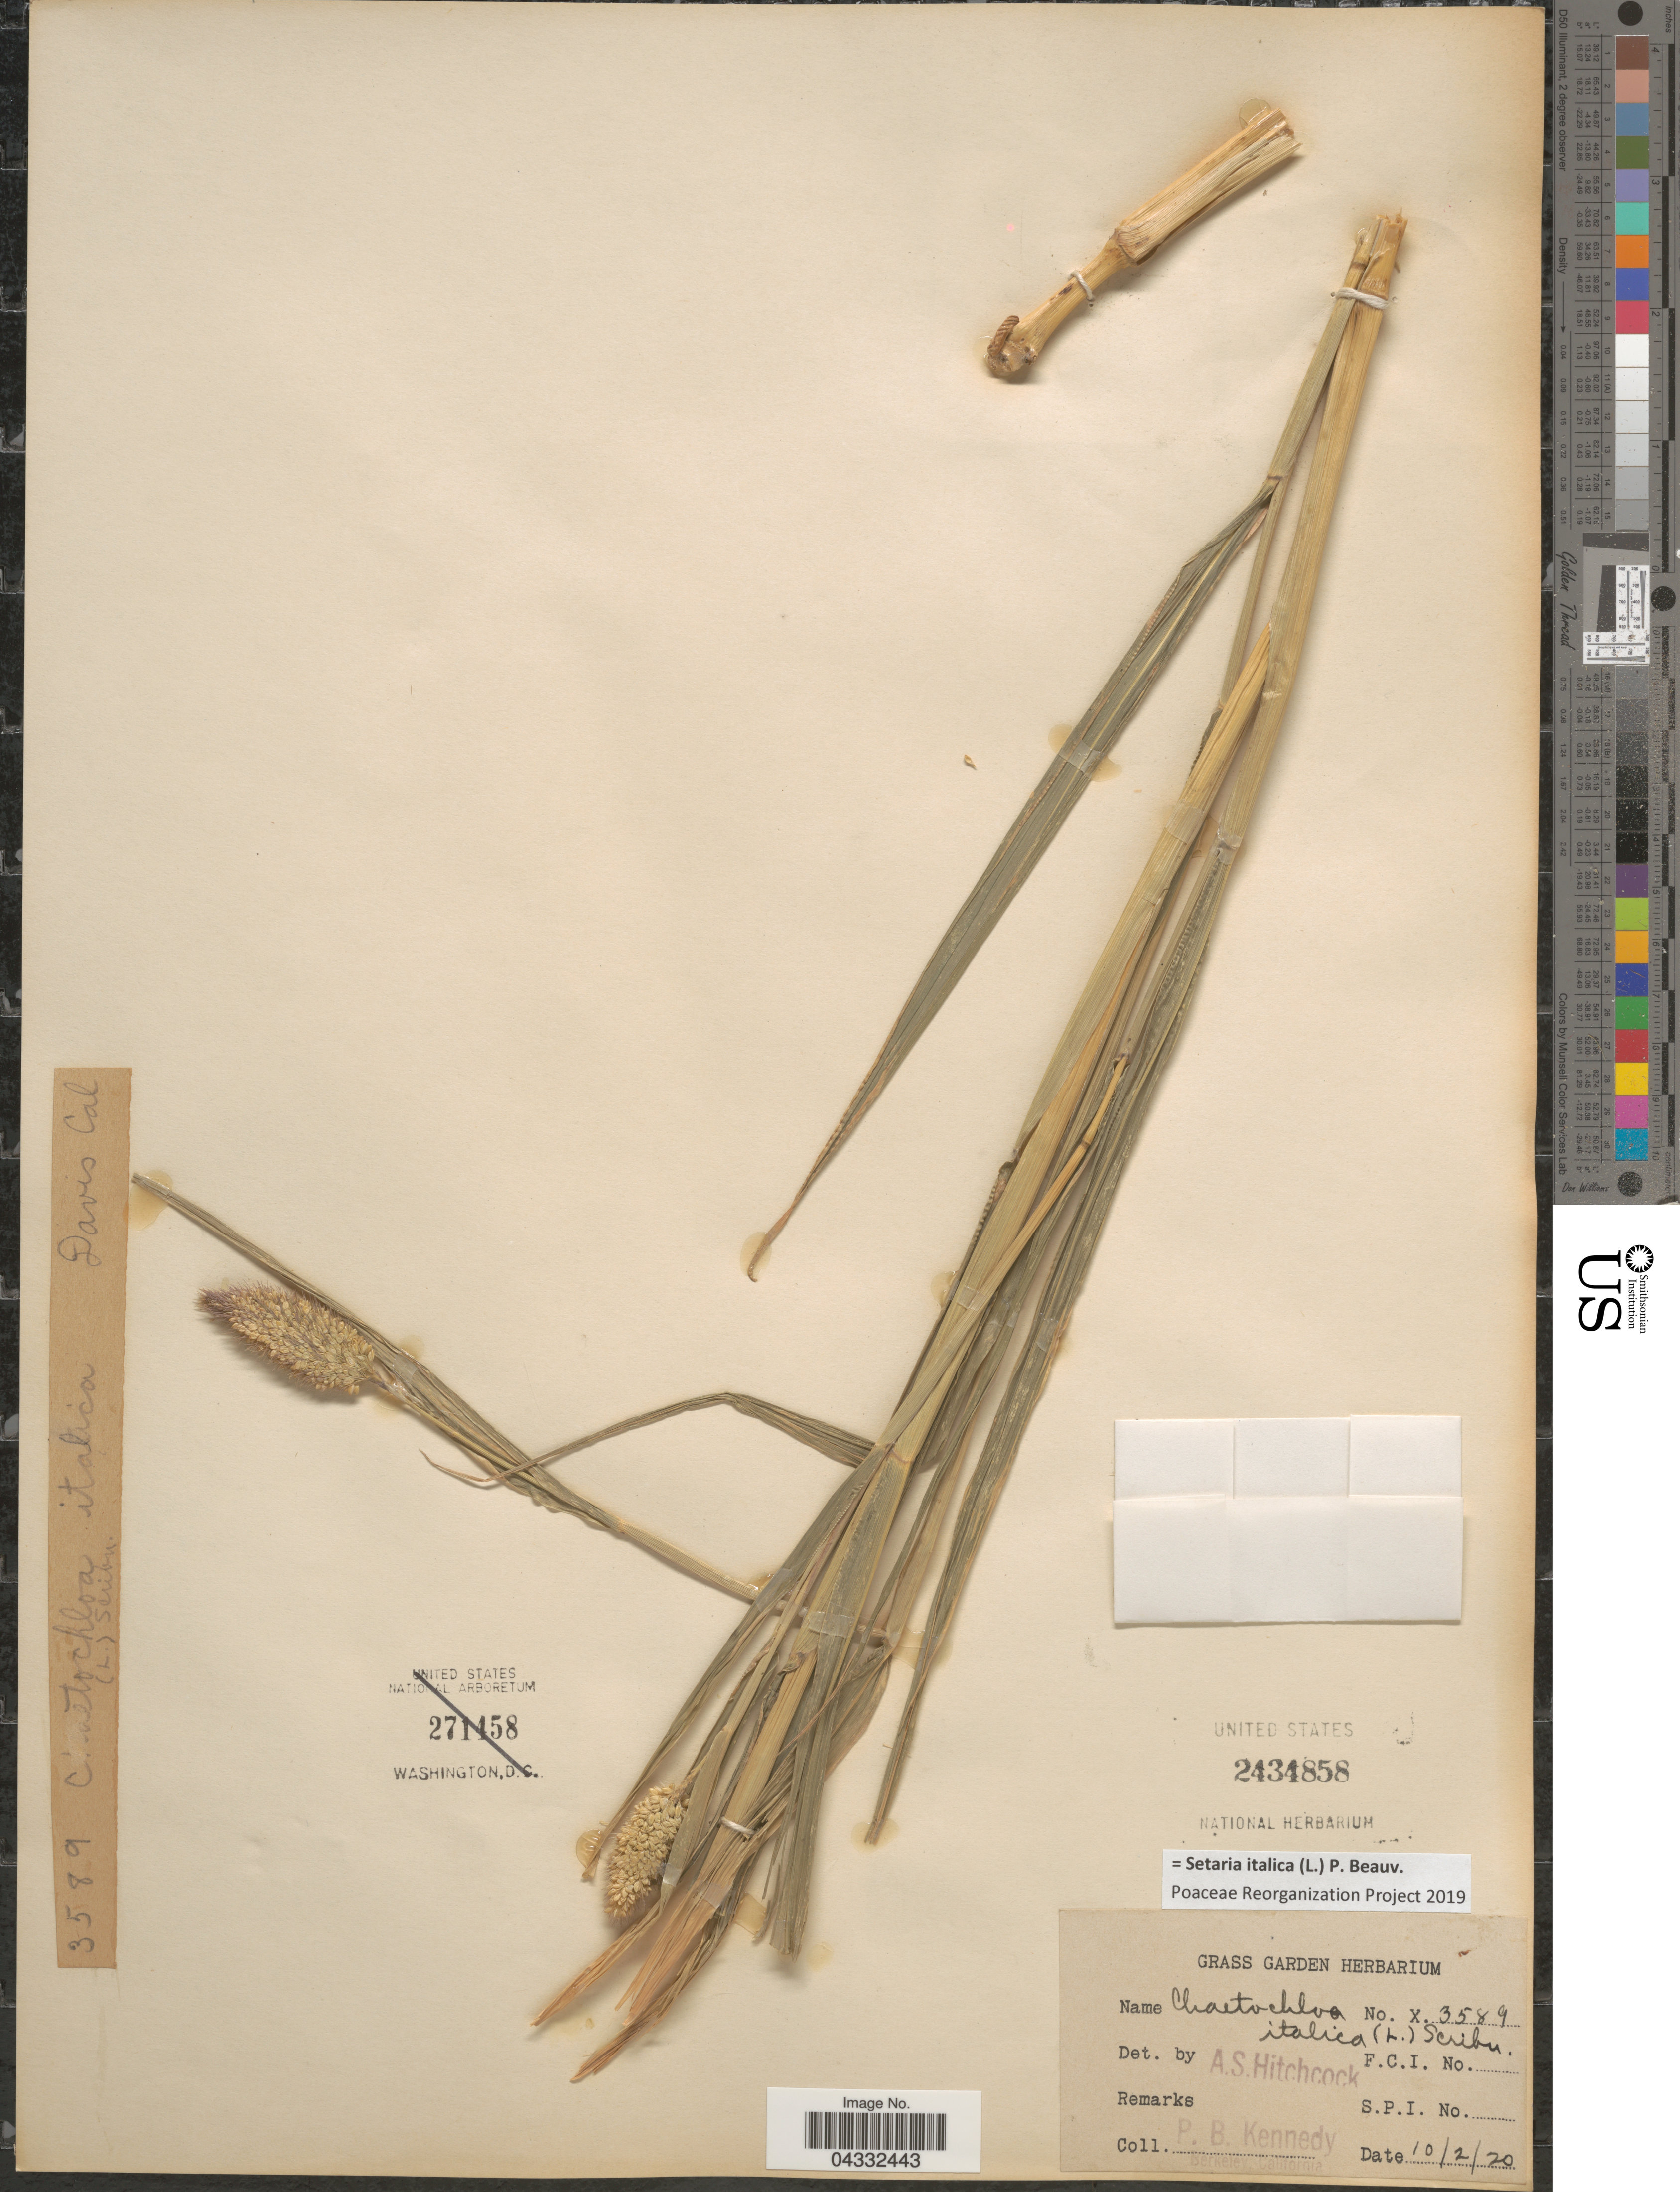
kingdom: Plantae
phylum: Tracheophyta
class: Liliopsida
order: Poales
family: Poaceae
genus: Setaria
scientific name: Setaria italica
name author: (L.) P. Beauv.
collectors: P. B. Kennedy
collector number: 3589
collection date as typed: Transcribed d/m/y: 2/10/20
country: United States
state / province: California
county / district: Yolo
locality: Davis.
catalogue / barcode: US 2434858